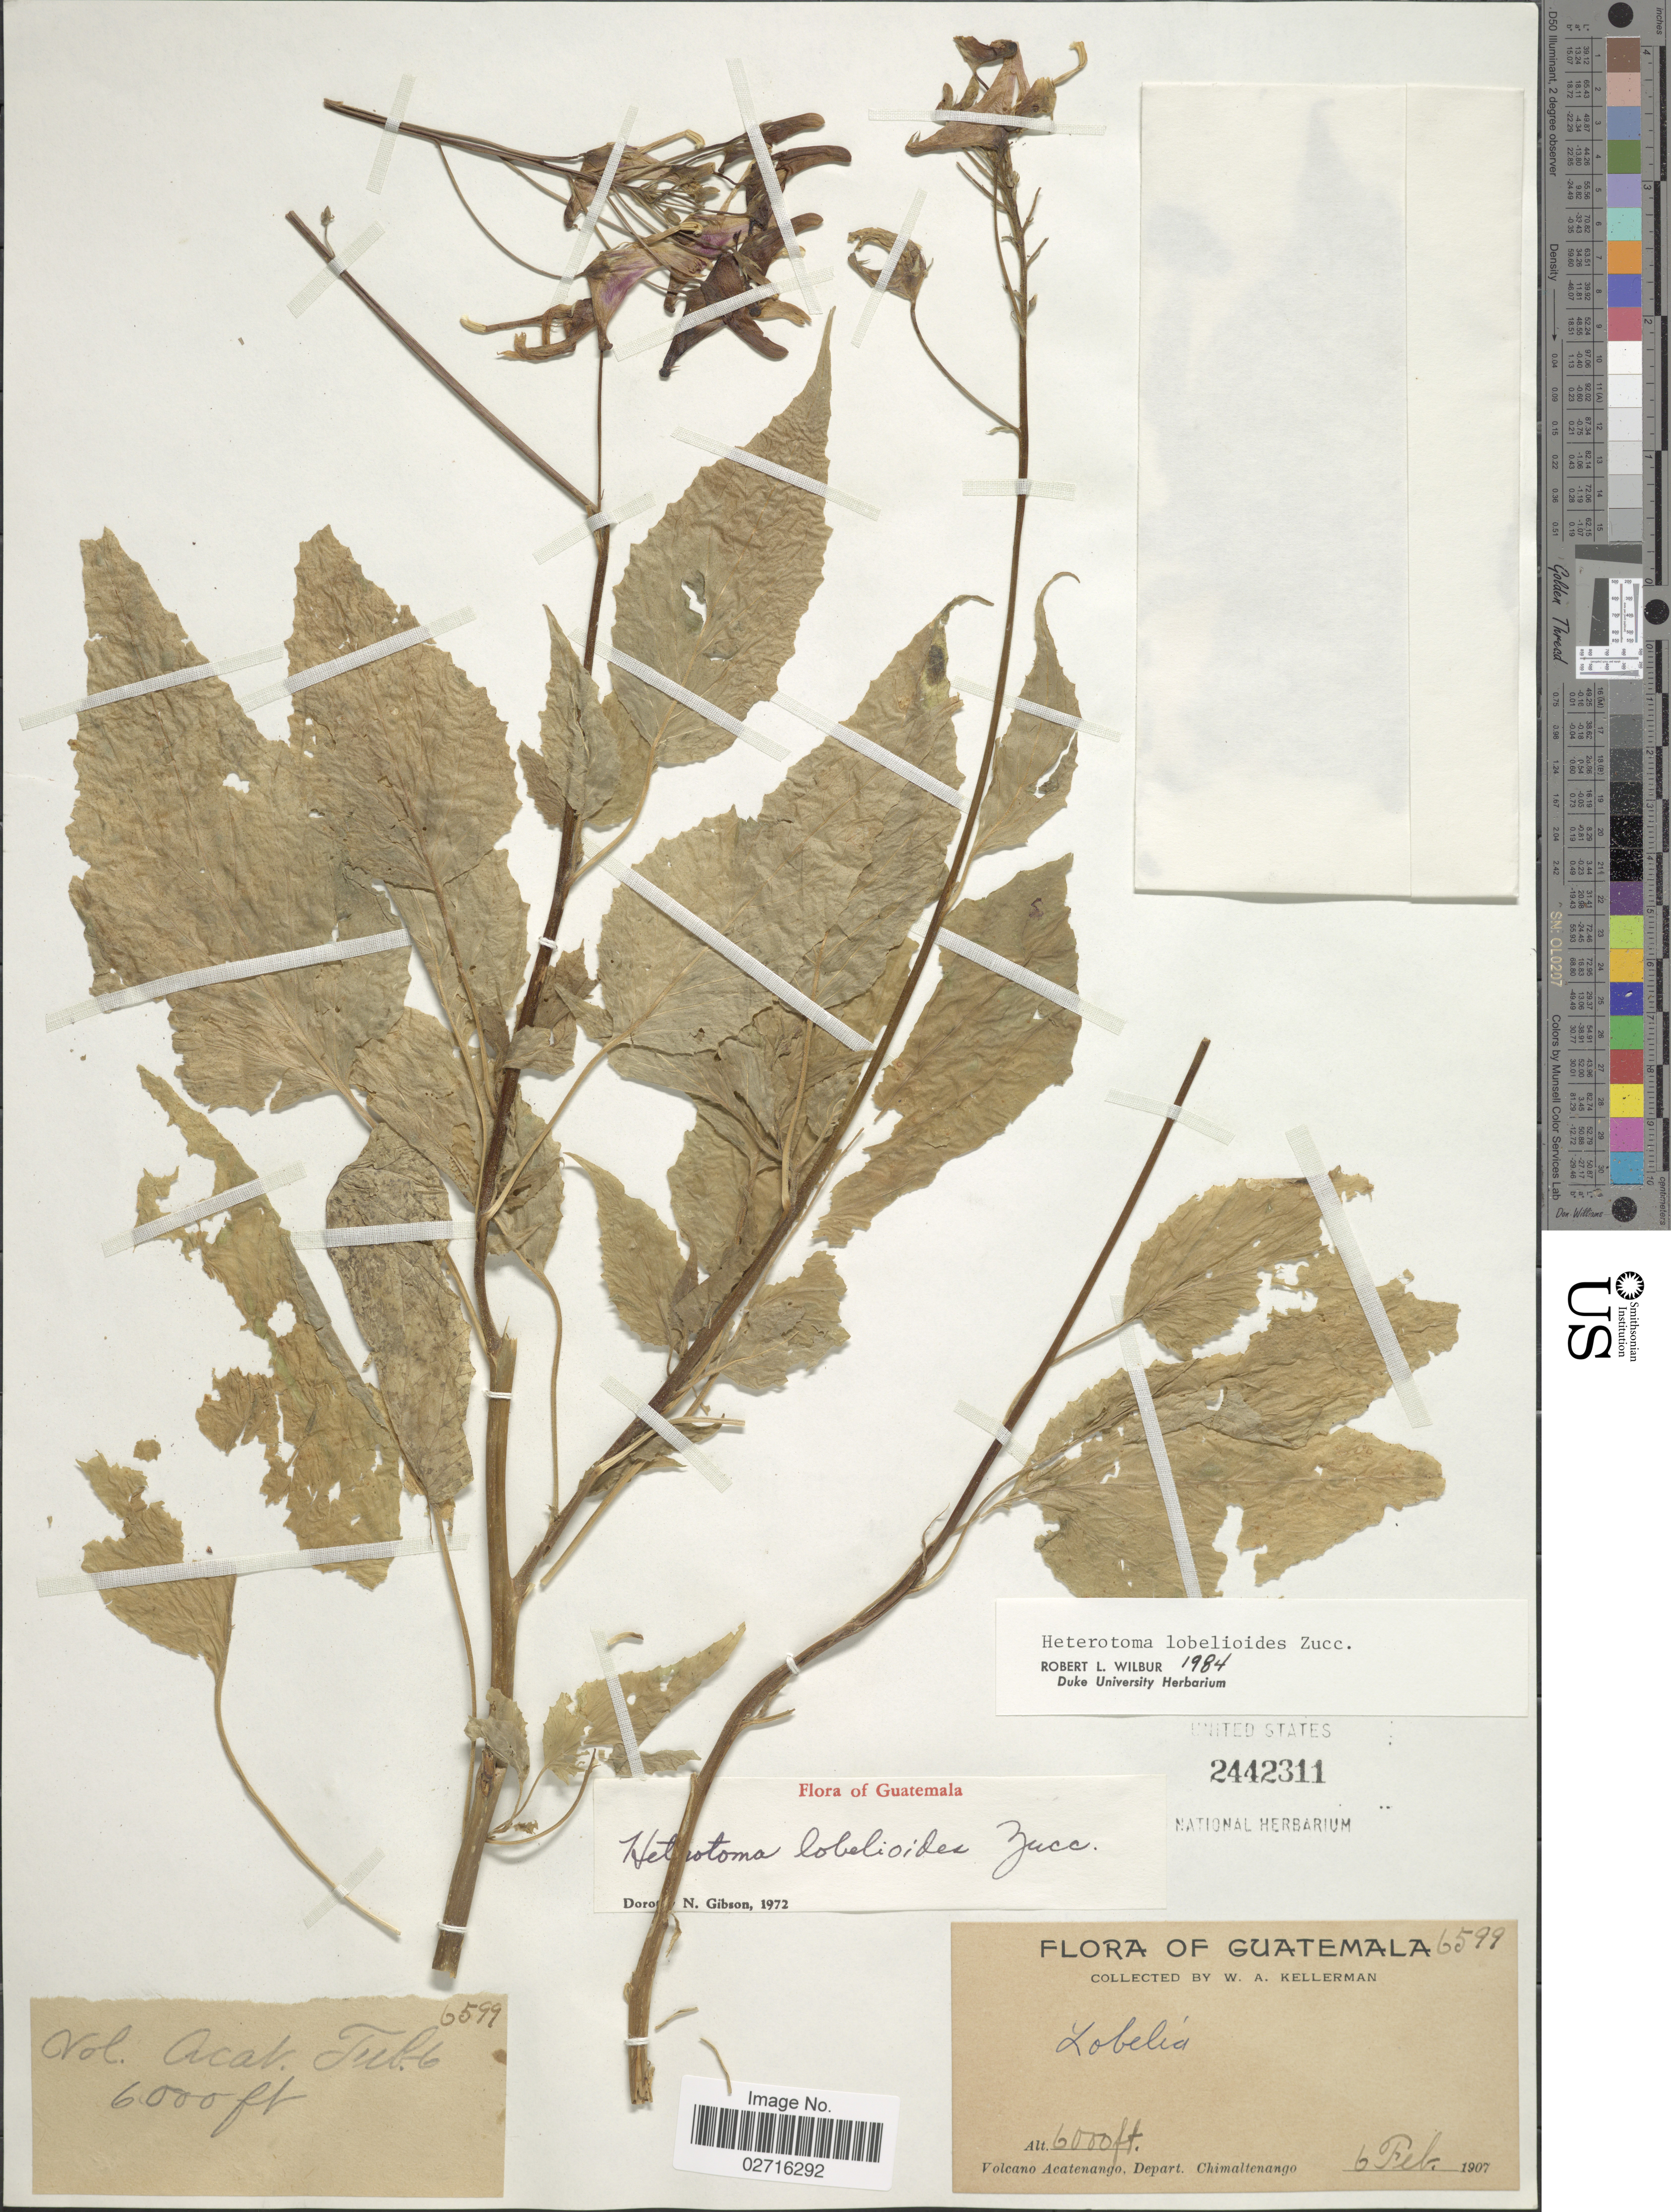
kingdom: Plantae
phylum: Tracheophyta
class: Magnoliopsida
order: Asterales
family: Campanulaceae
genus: Heterotoma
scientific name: Heterotoma lobelioides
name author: Zucc.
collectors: W. Kellerman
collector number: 6599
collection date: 1907-02-06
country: Guatemala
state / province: Chimaltenango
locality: Volcano Acatenango, Depart. Chimaltenango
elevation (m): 1829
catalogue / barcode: US 2442311